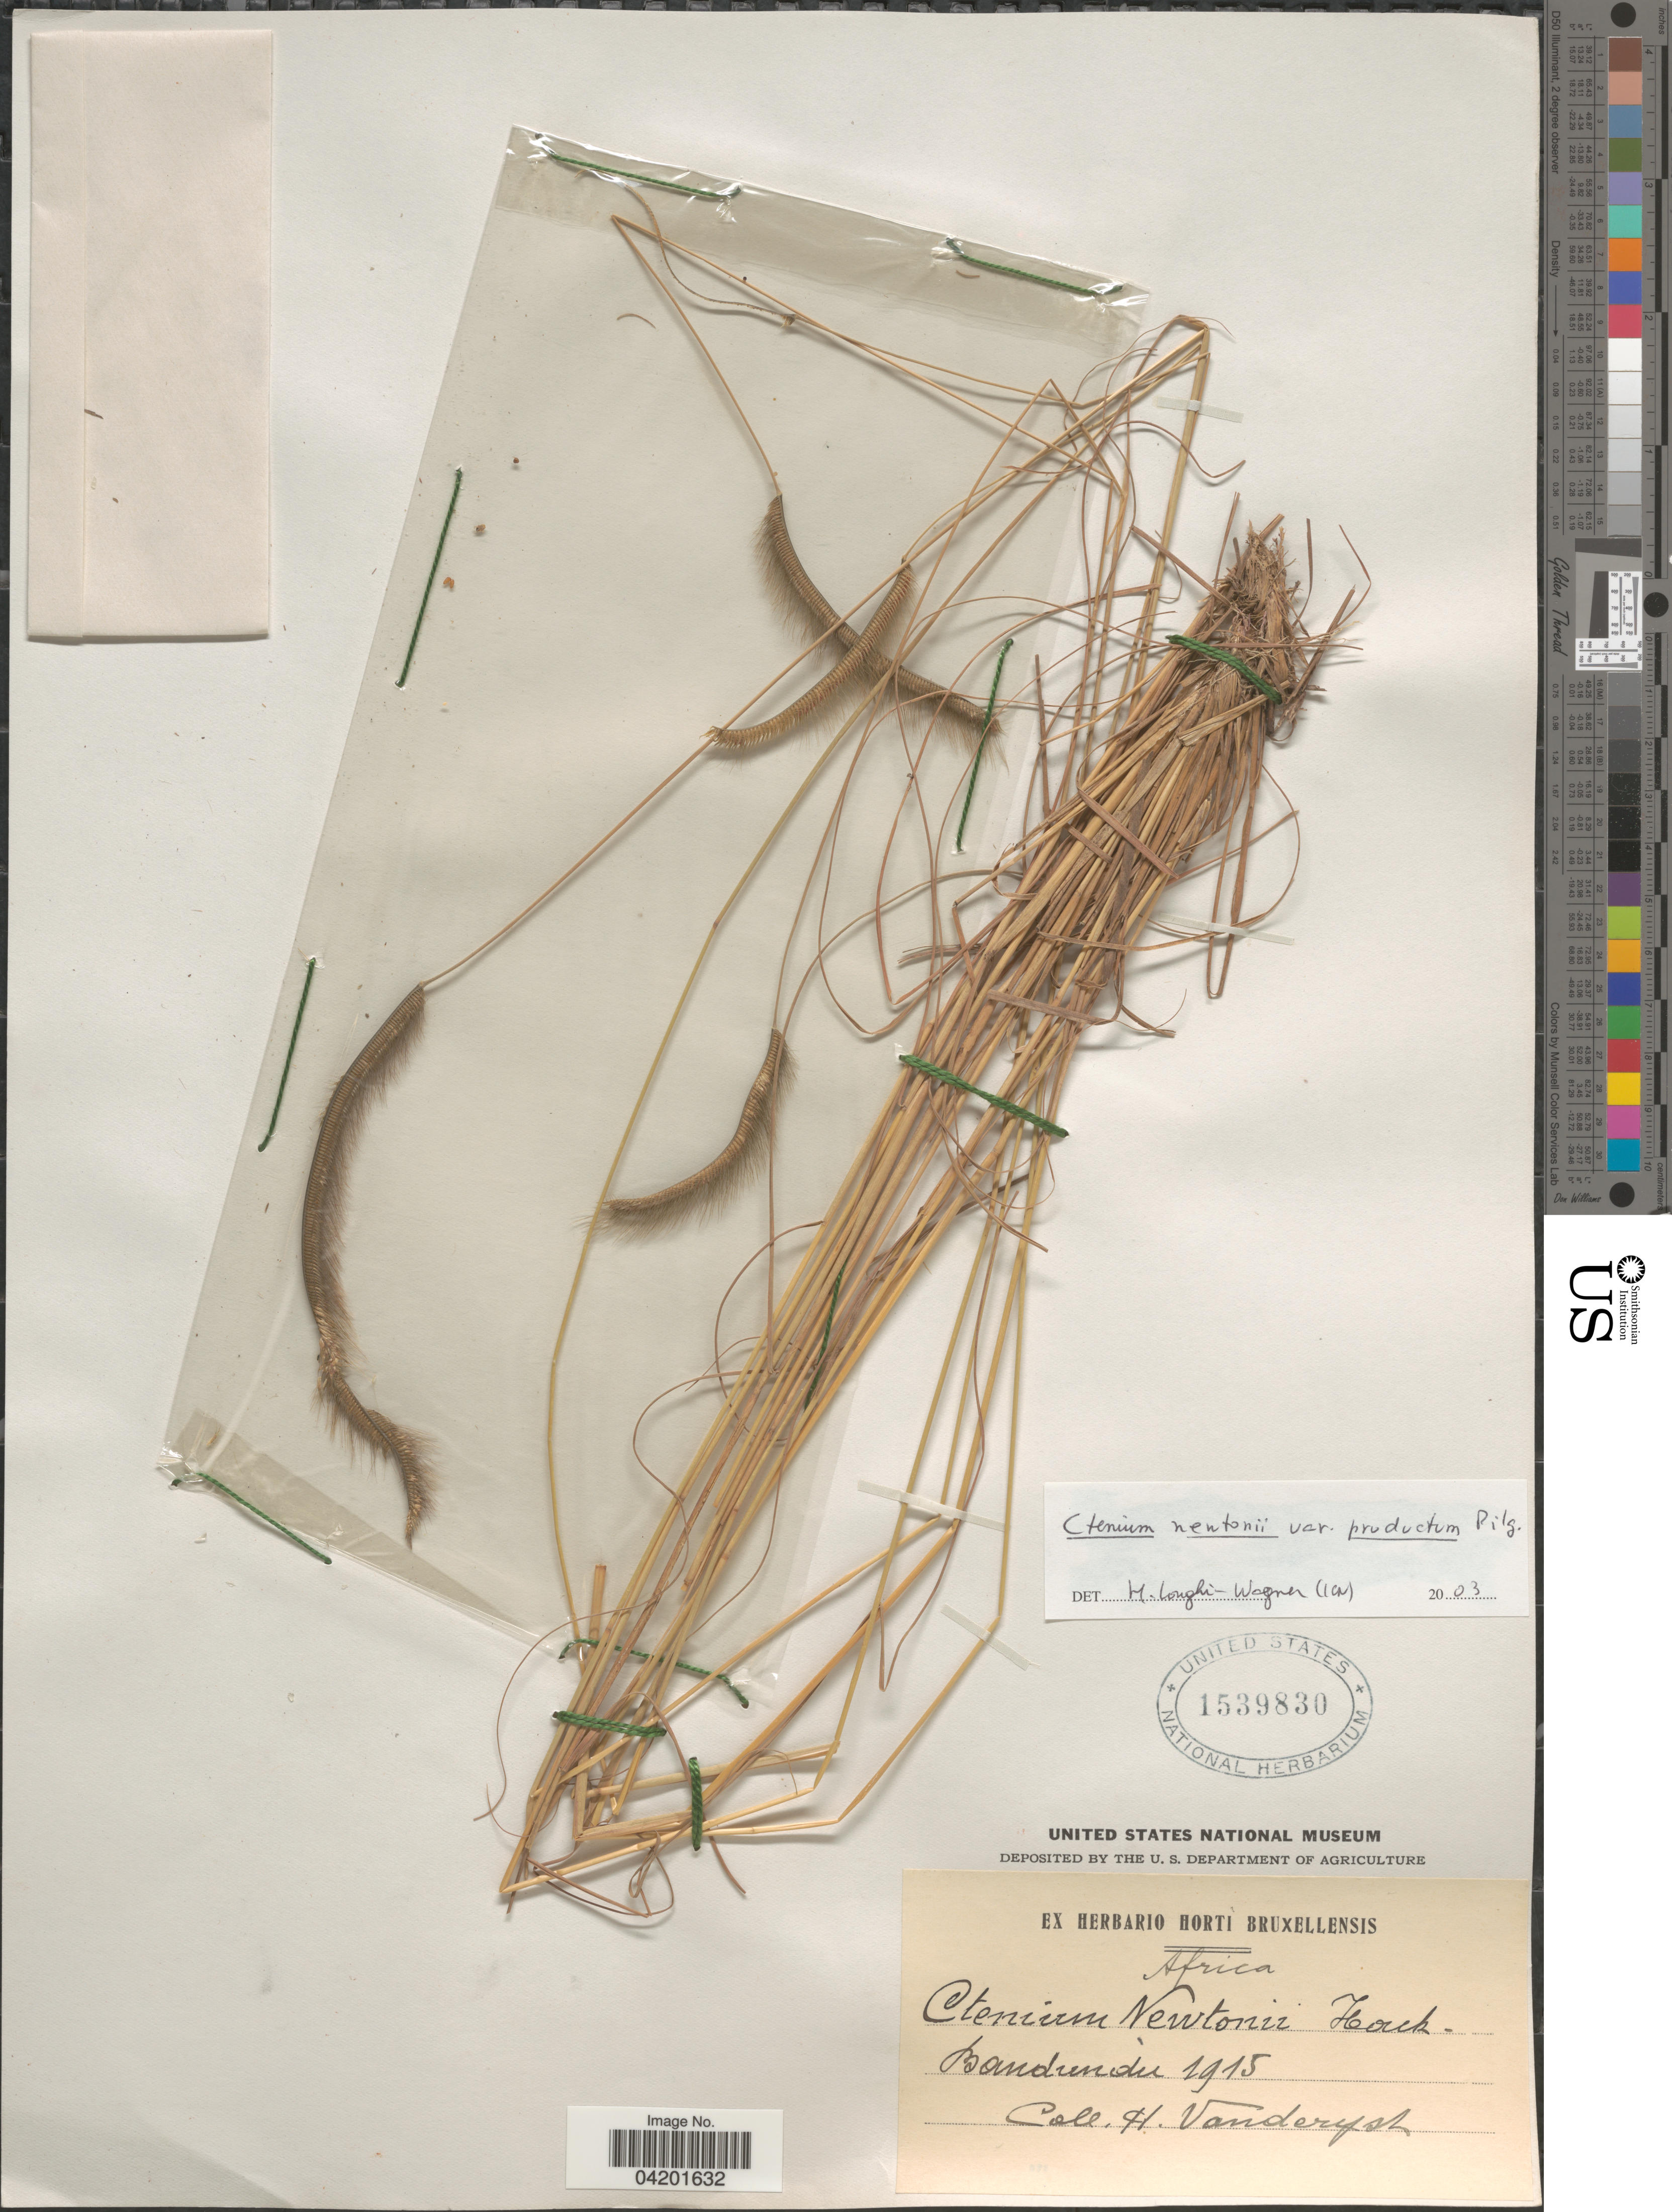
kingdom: Plantae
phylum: Tracheophyta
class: Liliopsida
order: Poales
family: Poaceae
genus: Ctenium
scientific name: Ctenium newtonii var. productum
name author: Pilg.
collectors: H. J. R. Vanderyst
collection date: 1915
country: Congo, Democratic Republic of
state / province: Kwilu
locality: Bandundu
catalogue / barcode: US 1539830